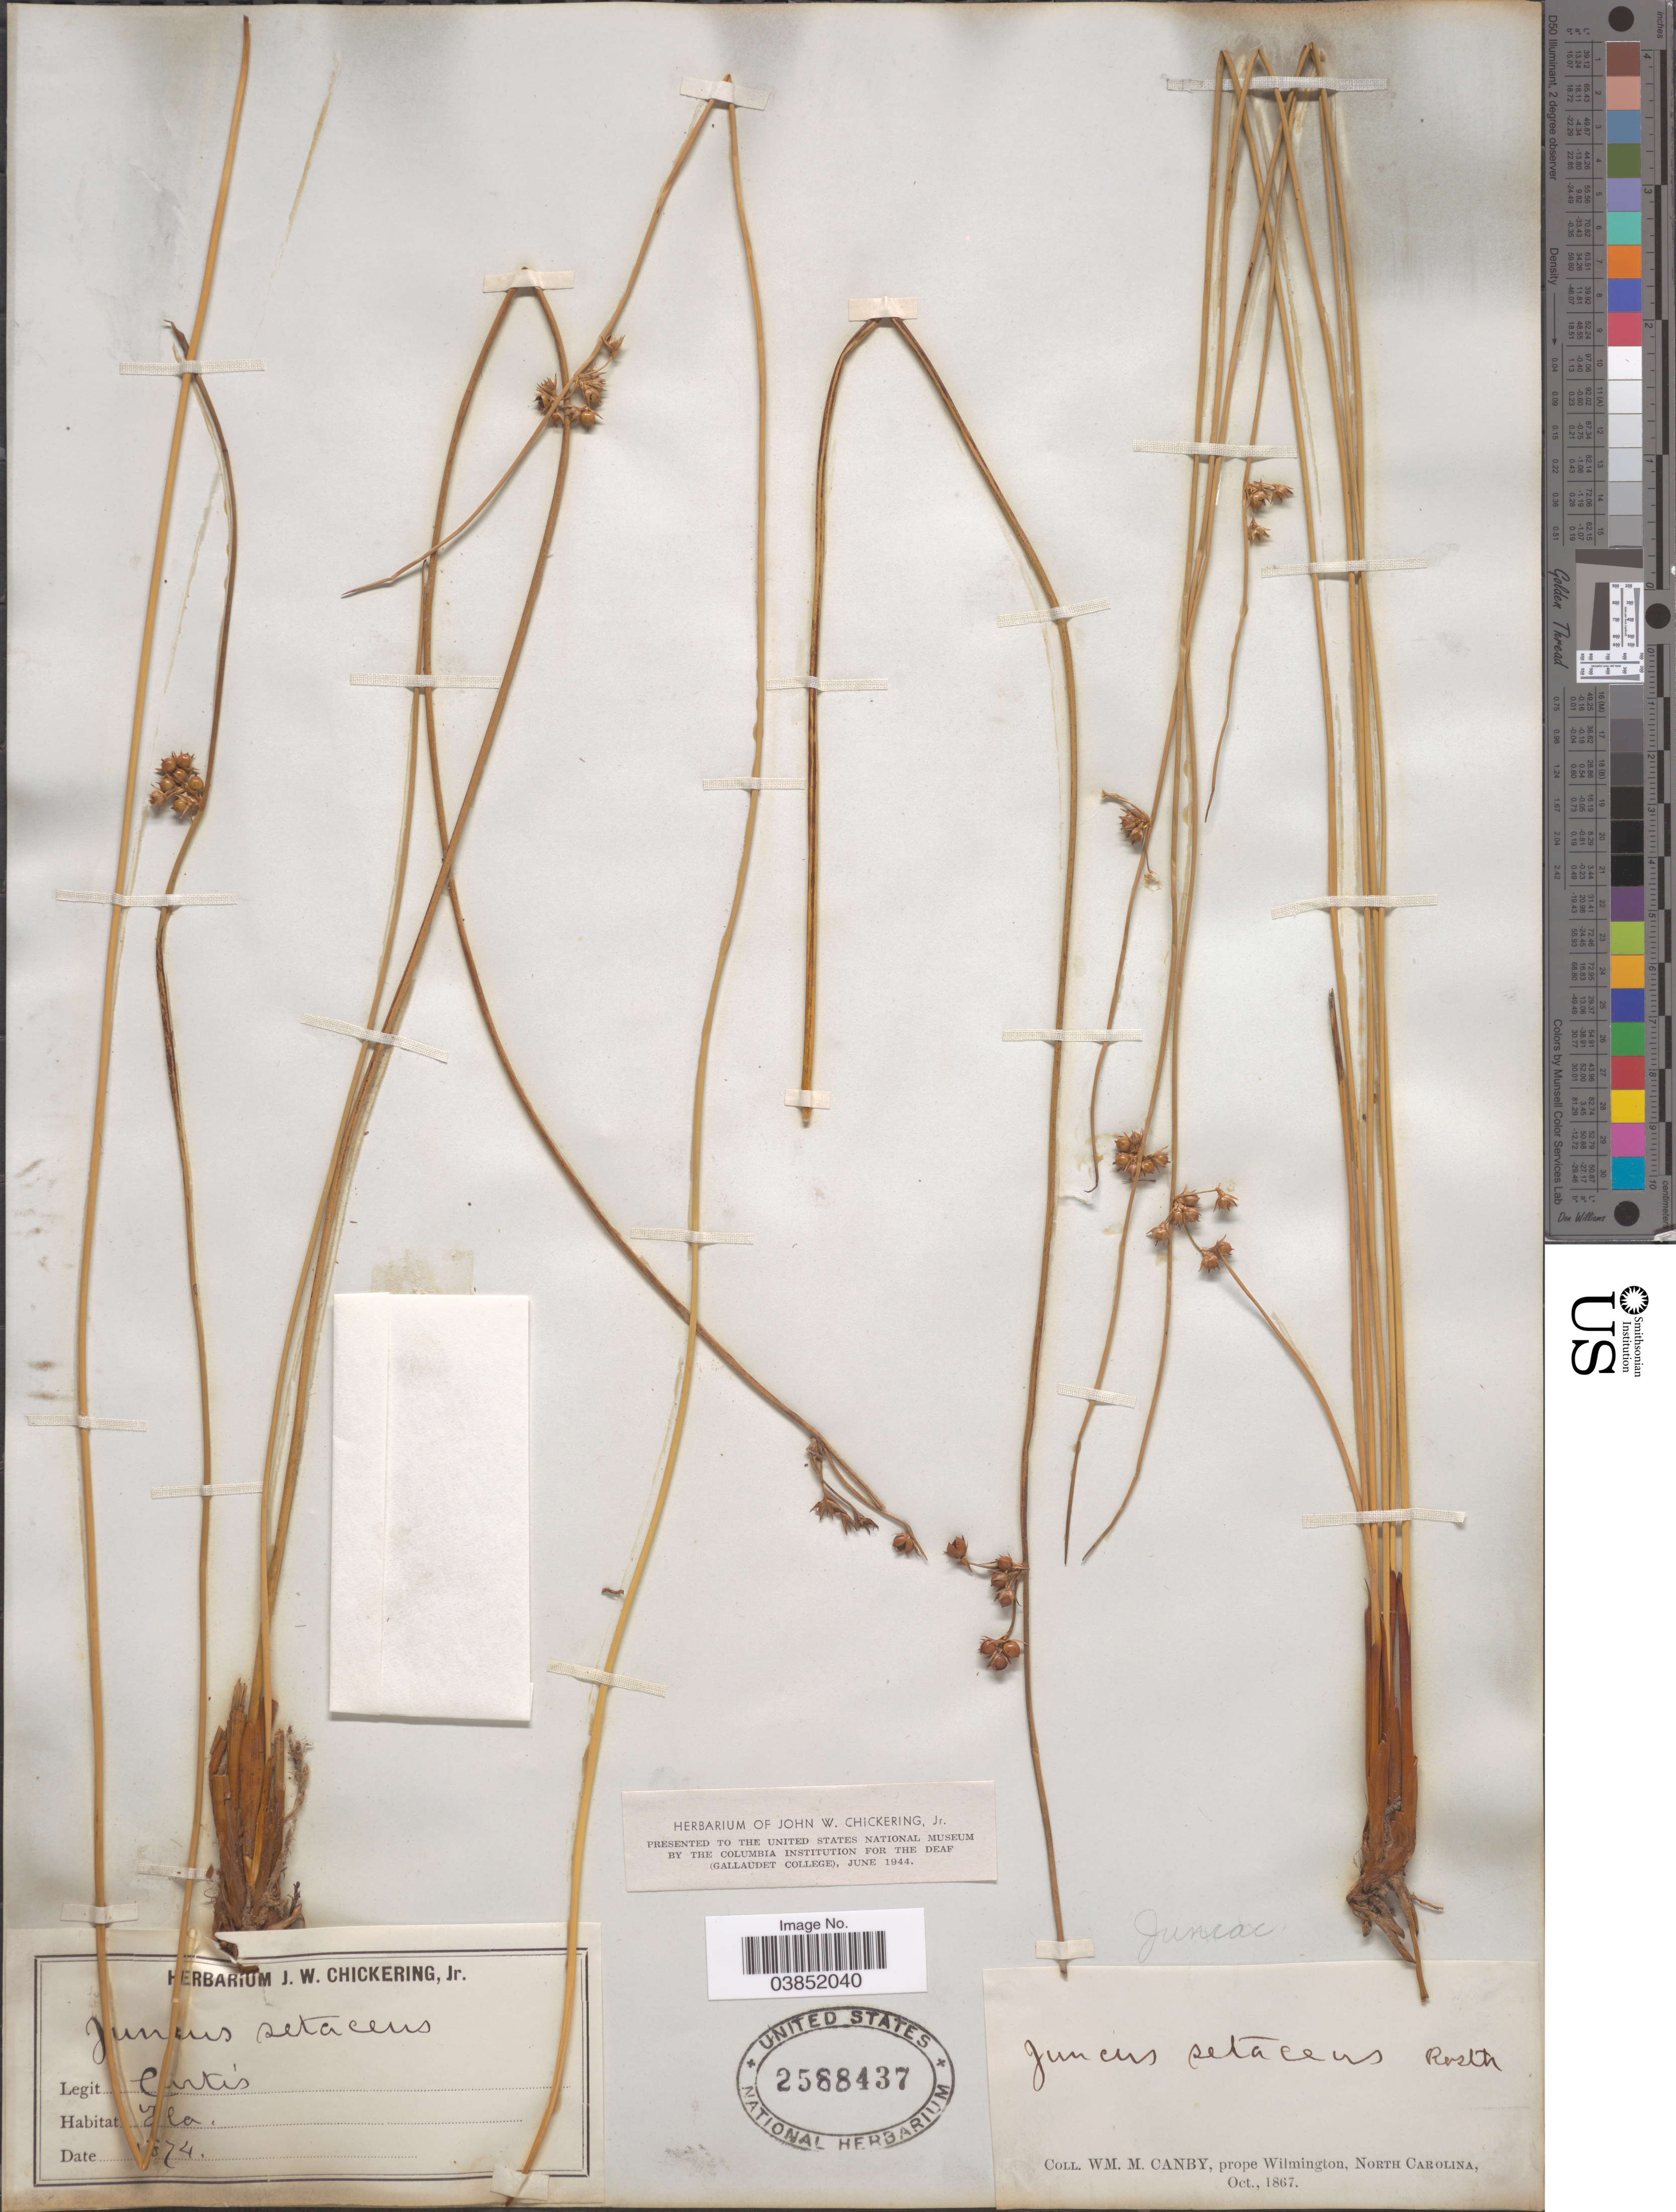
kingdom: Plantae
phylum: Tracheophyta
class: Liliopsida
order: Poales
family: Juncaceae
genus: Juncus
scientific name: Juncus coriaceus Mack.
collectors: W. M. Canby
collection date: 1867-10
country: United States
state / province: North Carolina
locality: Prope Wilmington.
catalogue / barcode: US 2588437-2